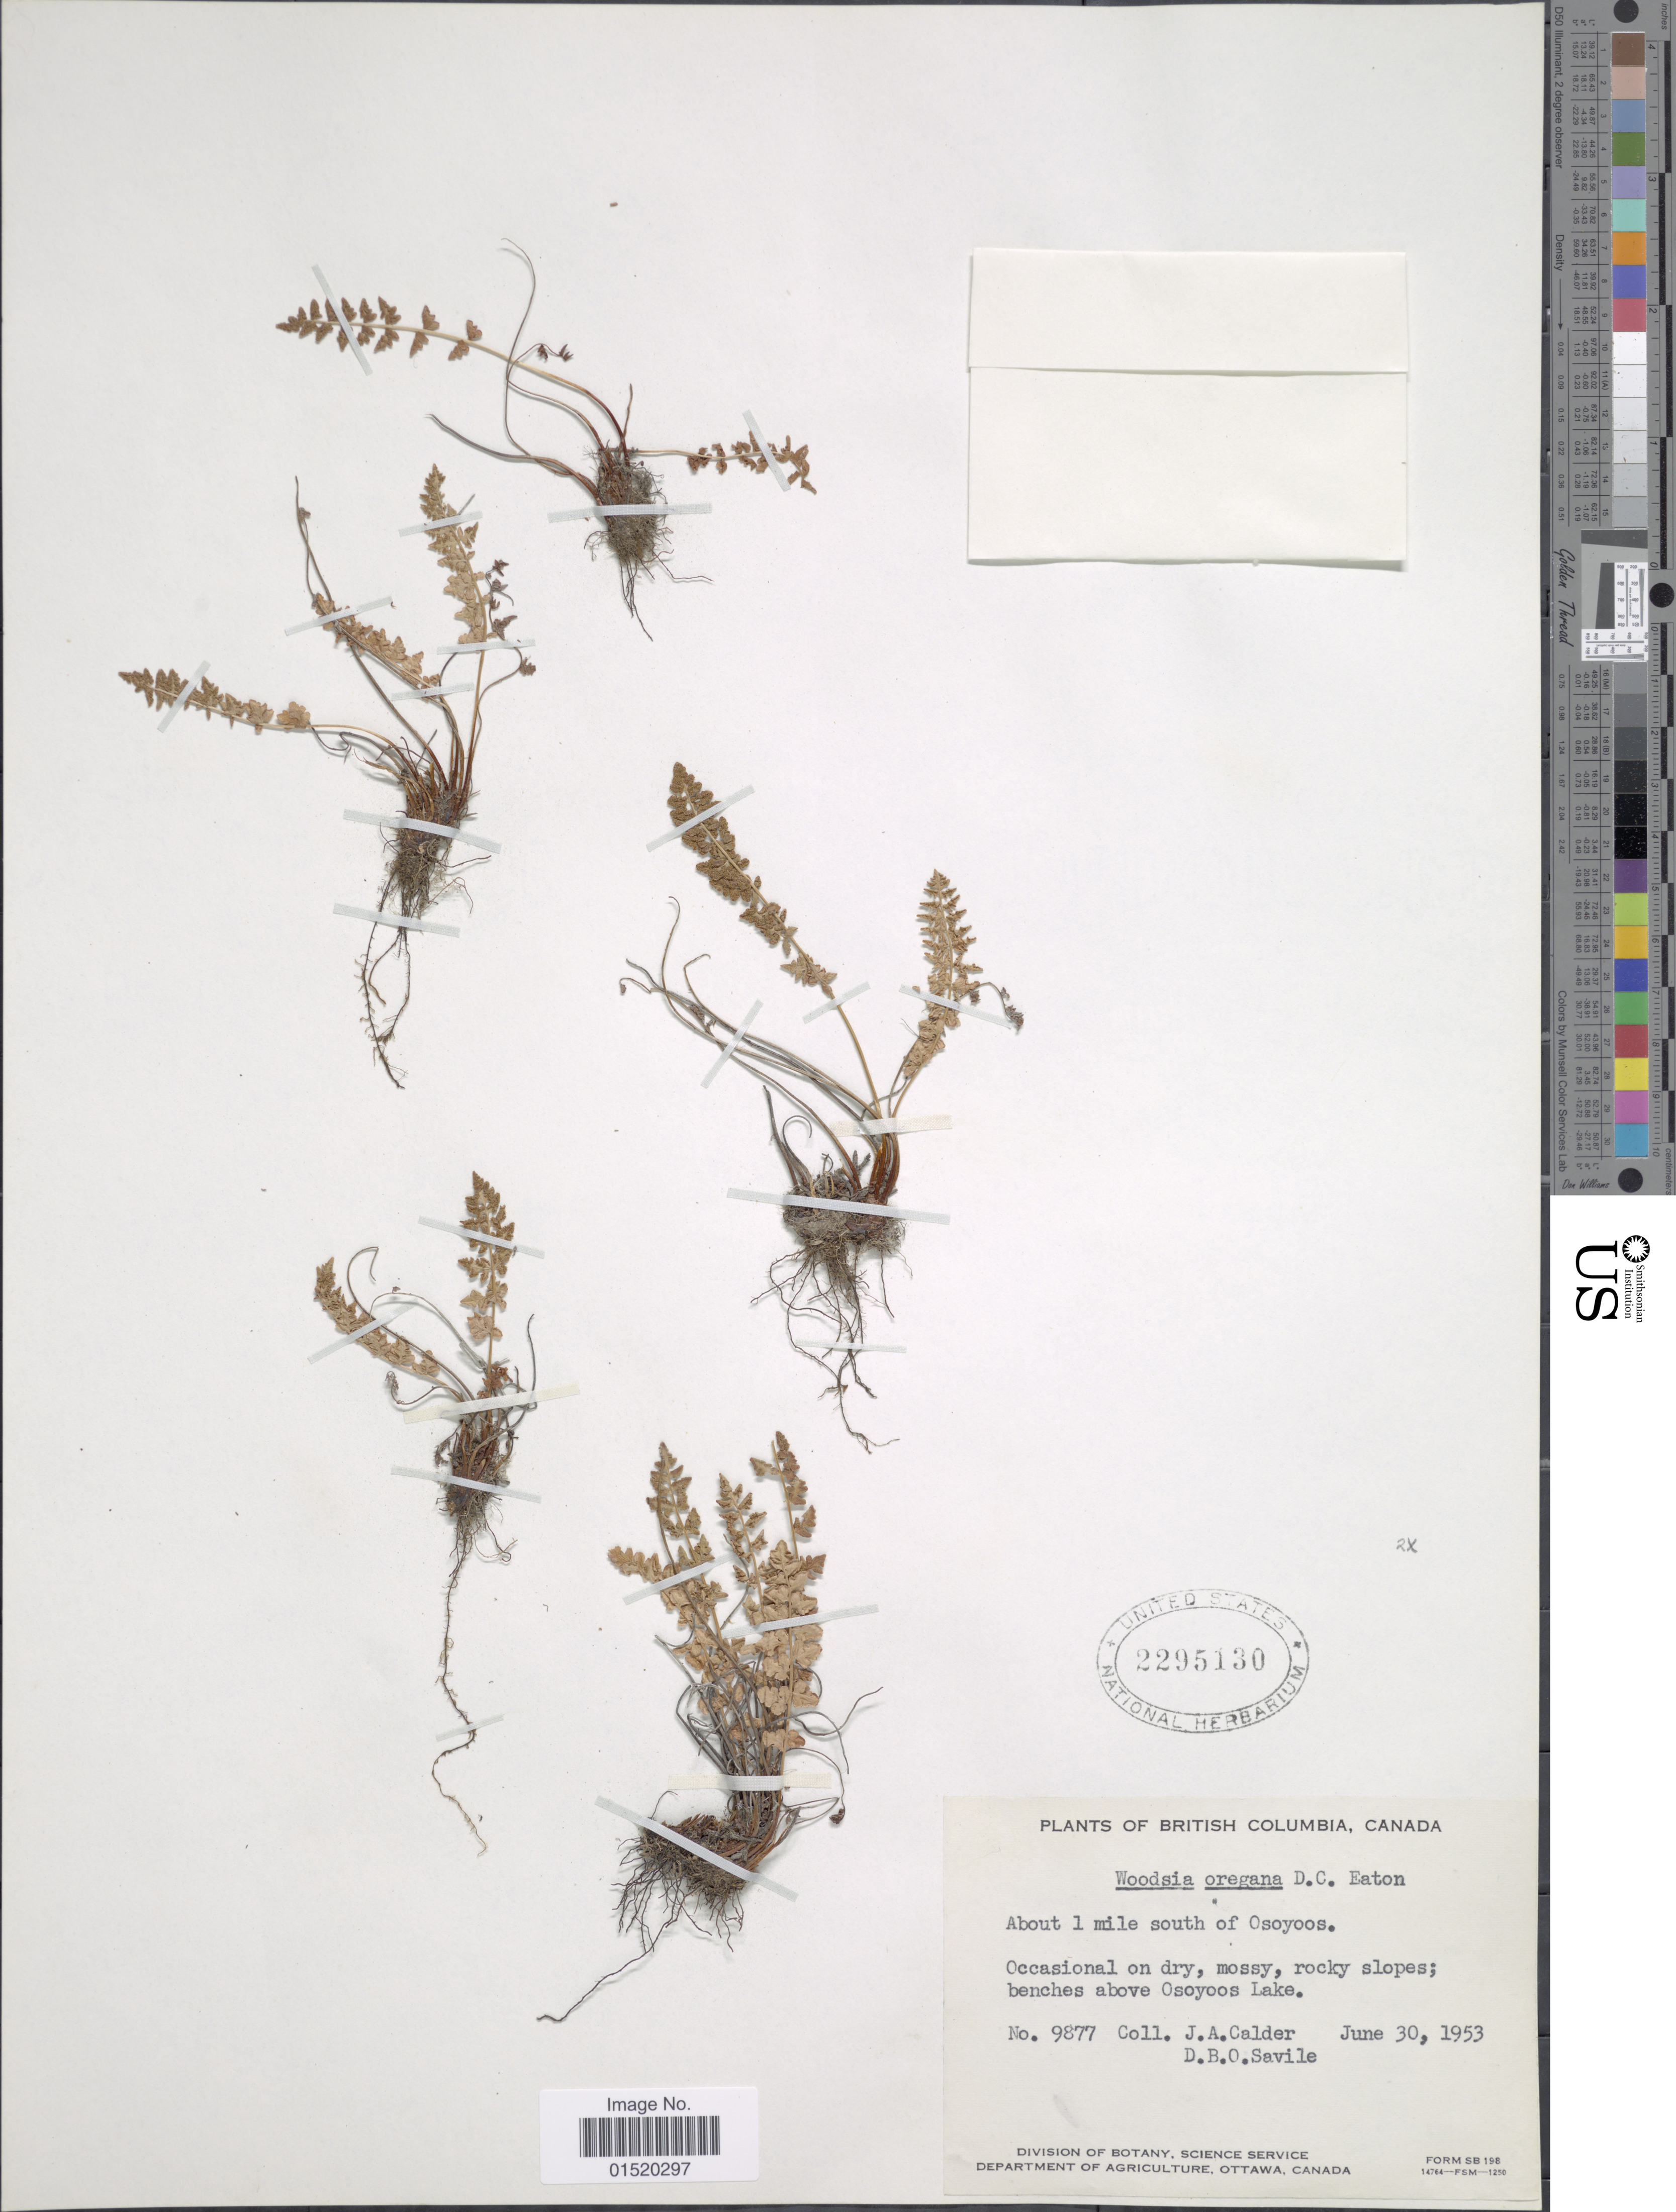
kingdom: Plantae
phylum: Tracheophyta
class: Polypodiopsida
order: Polypodiales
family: Woodsiaceae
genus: Woodsia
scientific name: Woodsia oregana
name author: D.C. Eaton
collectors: J. A. Calder & D. Savile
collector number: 9877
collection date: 1953-06-30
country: Canada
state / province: British Columbia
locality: About 1 mile south of Osoyoos, Benches above Osoyoos Lake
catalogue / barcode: US 2295130